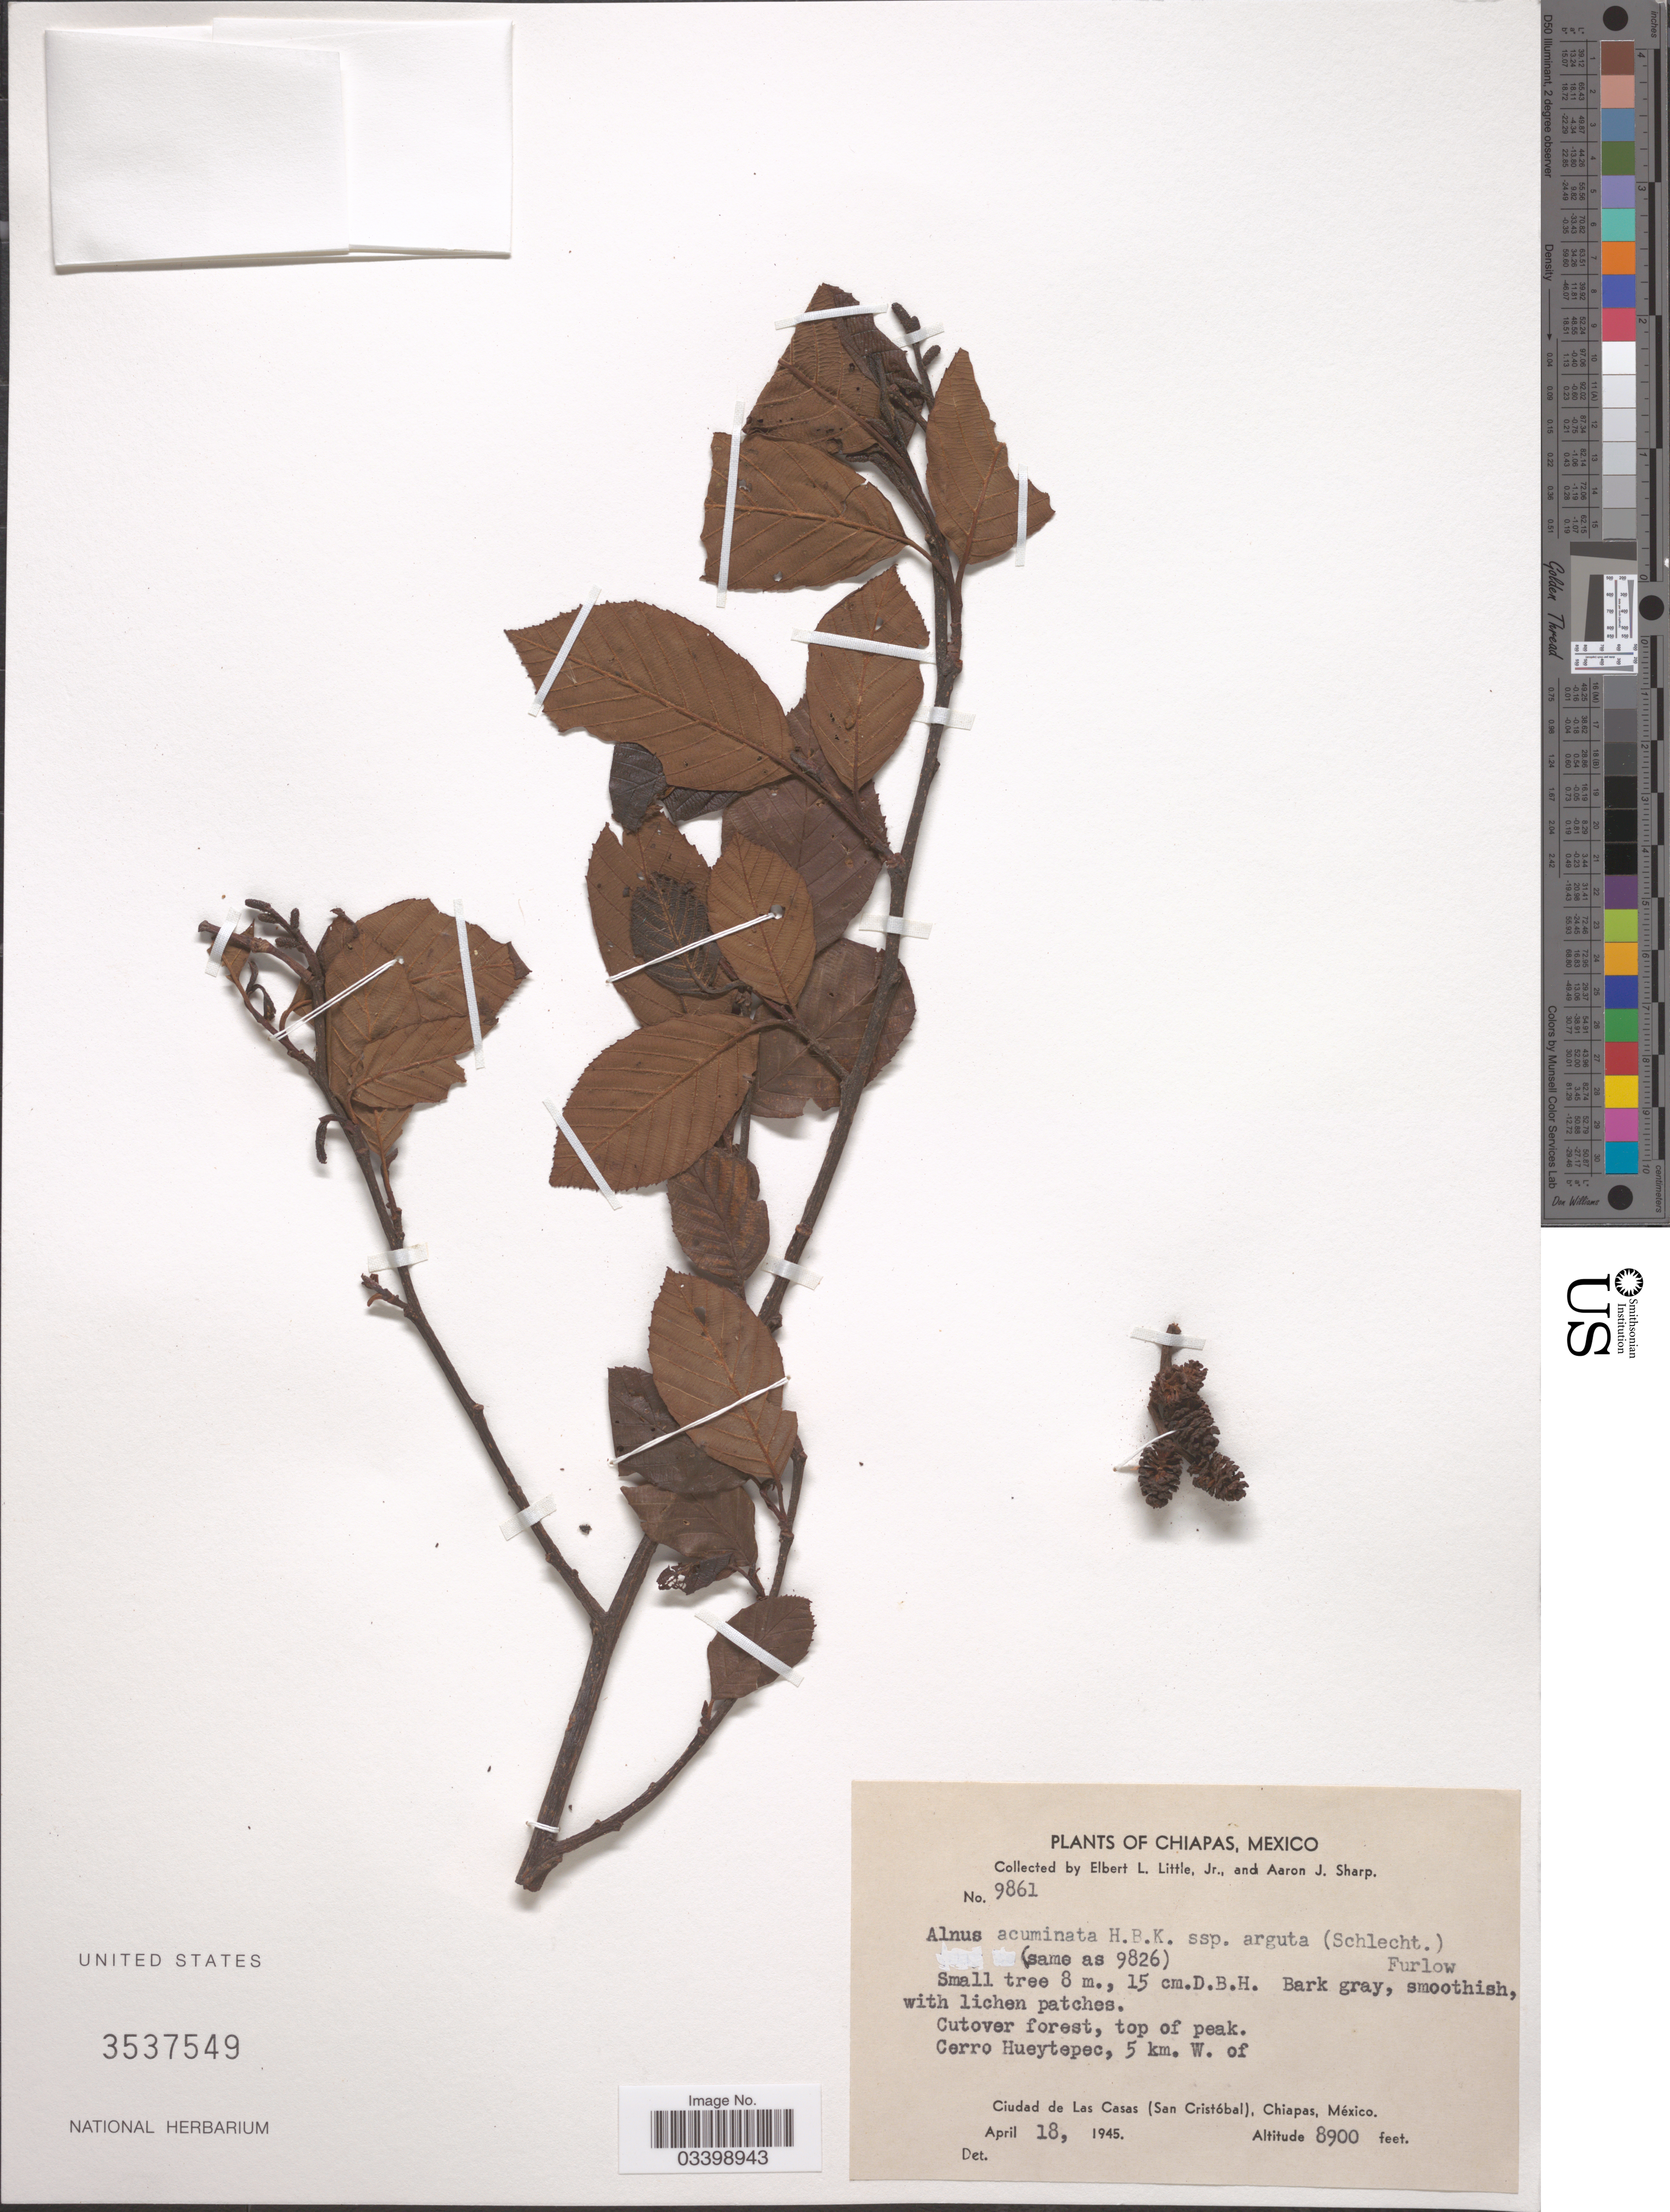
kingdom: Plantae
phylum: Tracheophyta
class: Magnoliopsida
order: Fagales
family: Betulaceae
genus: Alnus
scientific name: Alnus acuminata subsp. arguta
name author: (Schltdl.) Furlow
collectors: E. L. Little & Mrs A. J. Sharp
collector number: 9861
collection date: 1945-04-18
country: Mexico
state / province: Chiapas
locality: Cerro Hueytepec, 5 km. W. of Ciudad de Las Casas (San Cristóbal).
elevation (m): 2713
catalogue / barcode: US 3537549